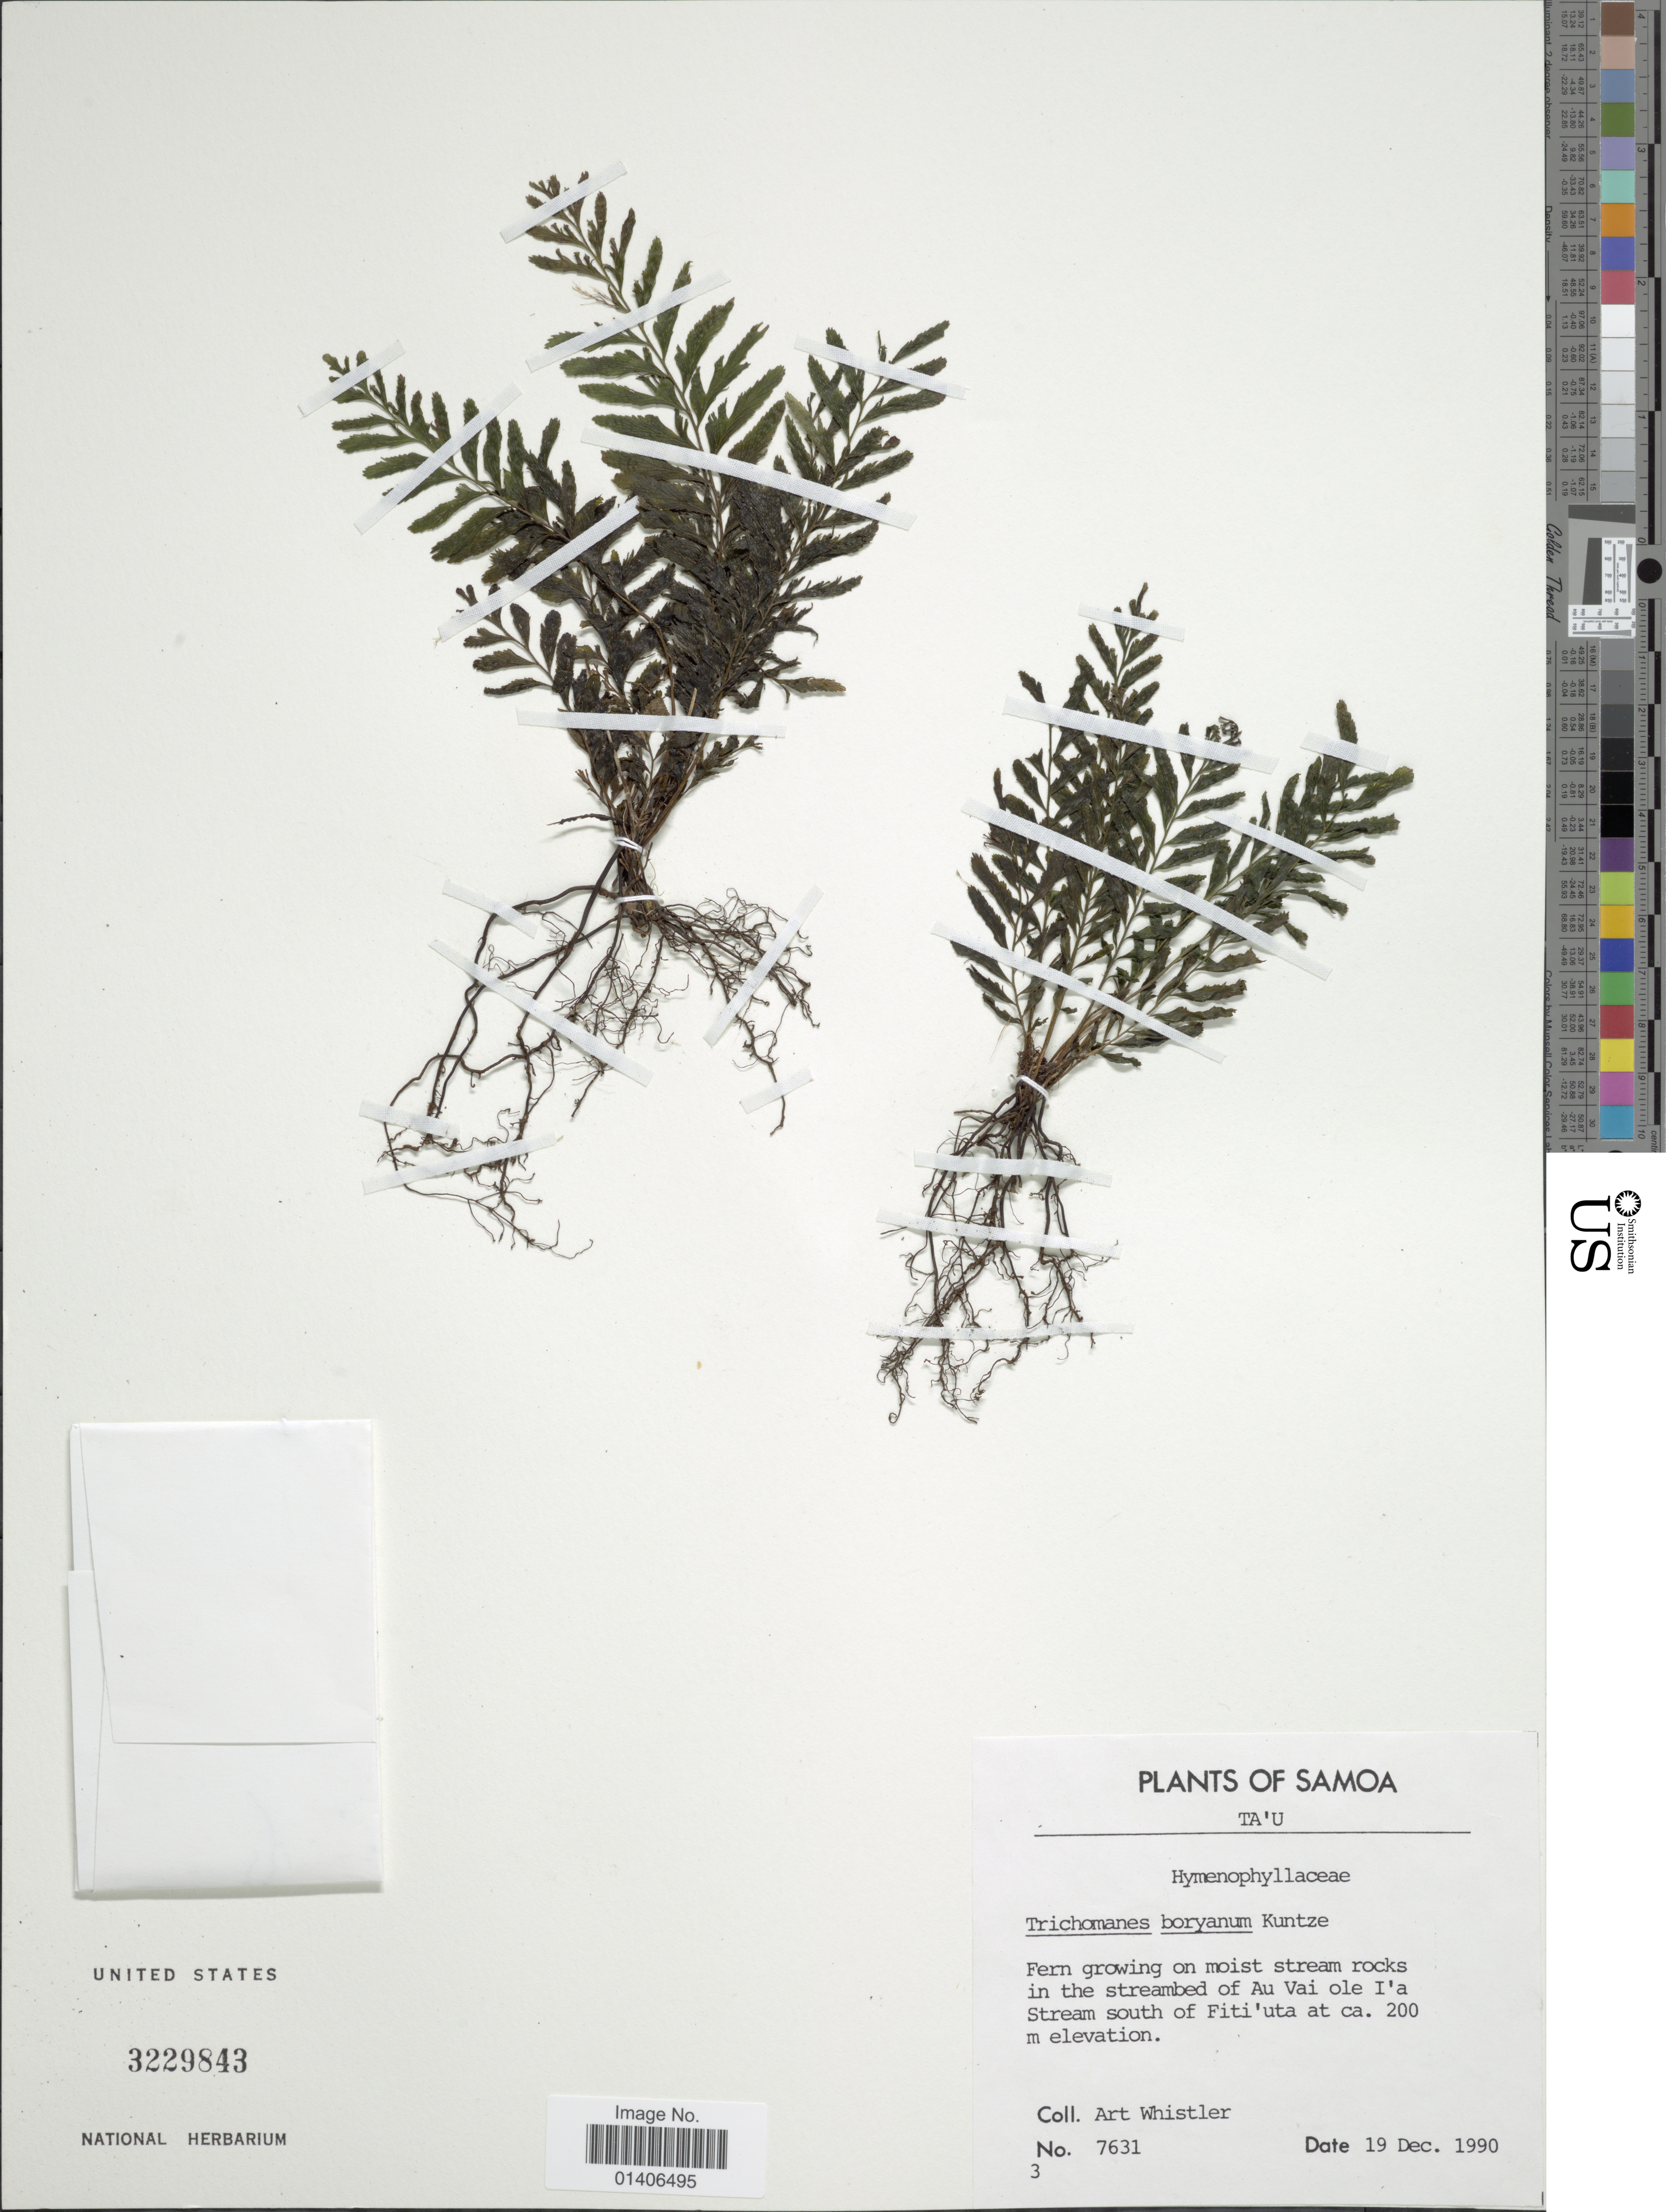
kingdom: Plantae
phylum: Tracheophyta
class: Polypodiopsida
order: Hymenophyllales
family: Hymenophyllaceae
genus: Cephalomanes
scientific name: Cephalomanes atrovirens subsp. boryanum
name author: (Kunze) K. Iwats.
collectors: A. Whistler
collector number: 7631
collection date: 1990-12-19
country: American Samoa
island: Ta'u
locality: Ta'u, in the streambed of Au Vai ole I'a Stream south of Fiti'uta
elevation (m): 200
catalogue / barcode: US 3229843